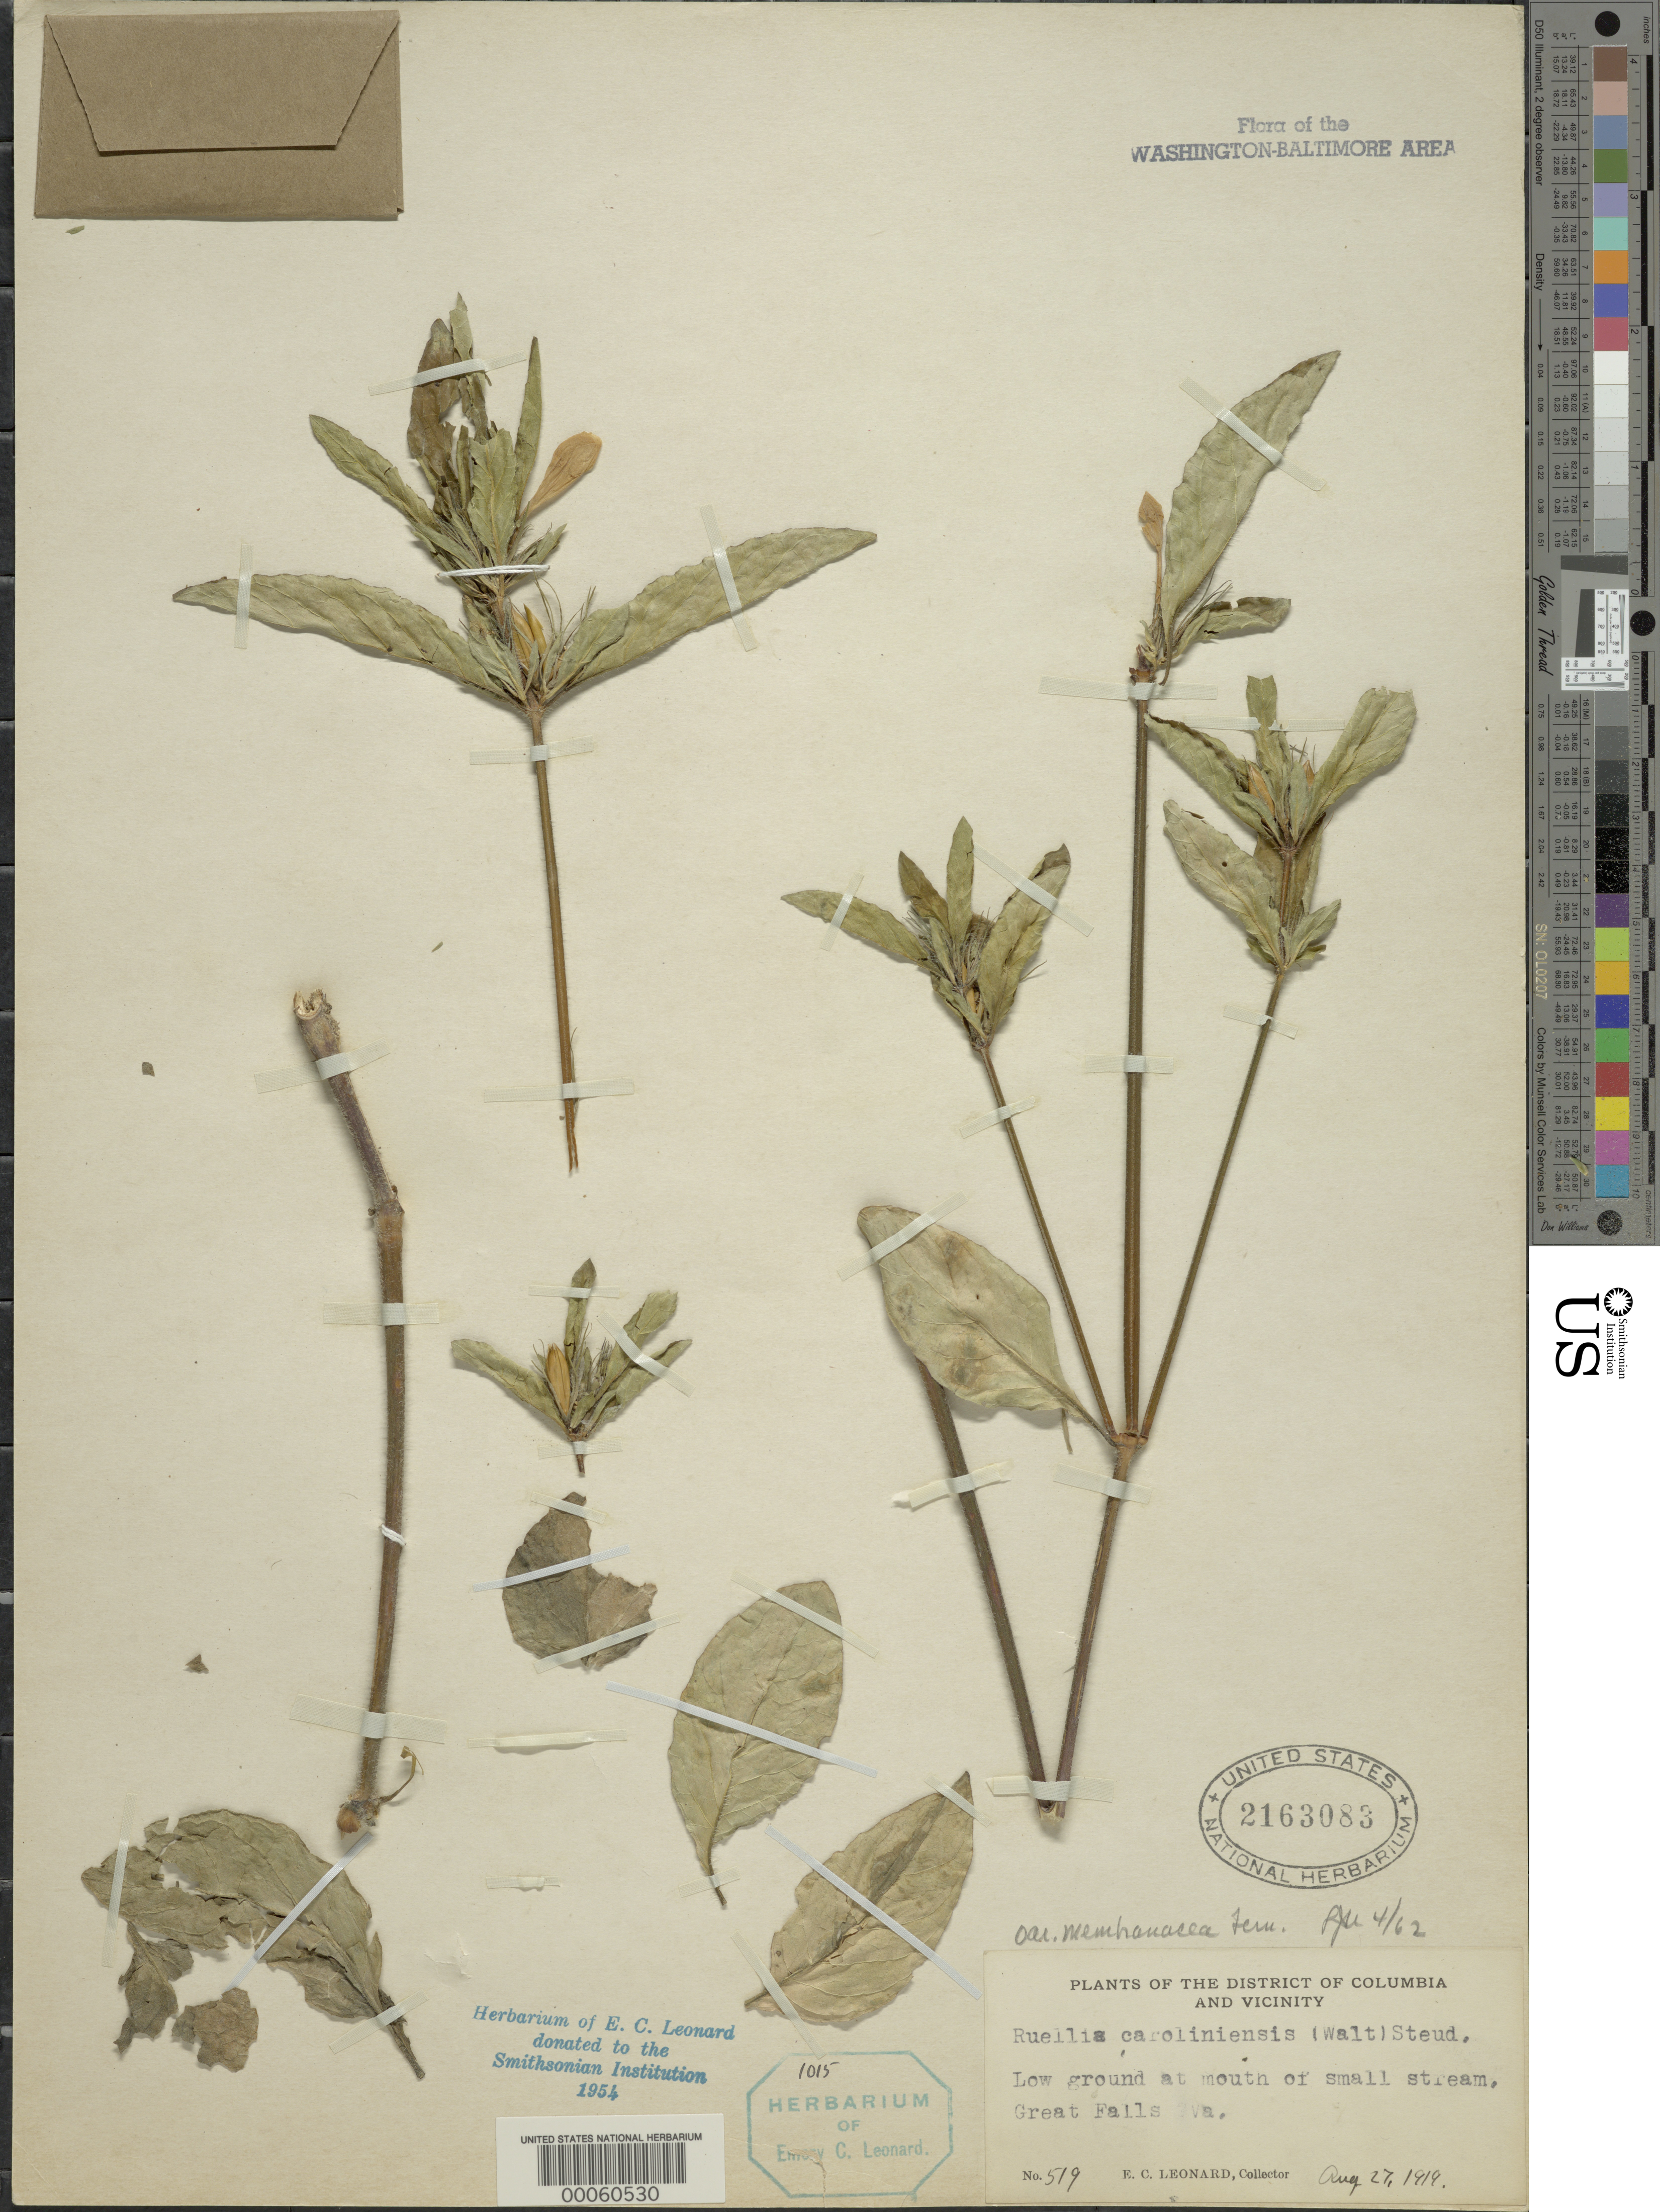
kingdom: Plantae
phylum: Tracheophyta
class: Magnoliopsida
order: Lamiales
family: Acanthaceae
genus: Ruellia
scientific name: Ruellia caroliniensis var. membranacea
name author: Fernald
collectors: E. C. Leonard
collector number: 519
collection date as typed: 27 Aug 1919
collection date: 1919-08-27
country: United States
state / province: Virginia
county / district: Fairfax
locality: Great Falls C. & O. Canal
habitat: Low ground at mouth of small stream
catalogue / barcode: US 2163083